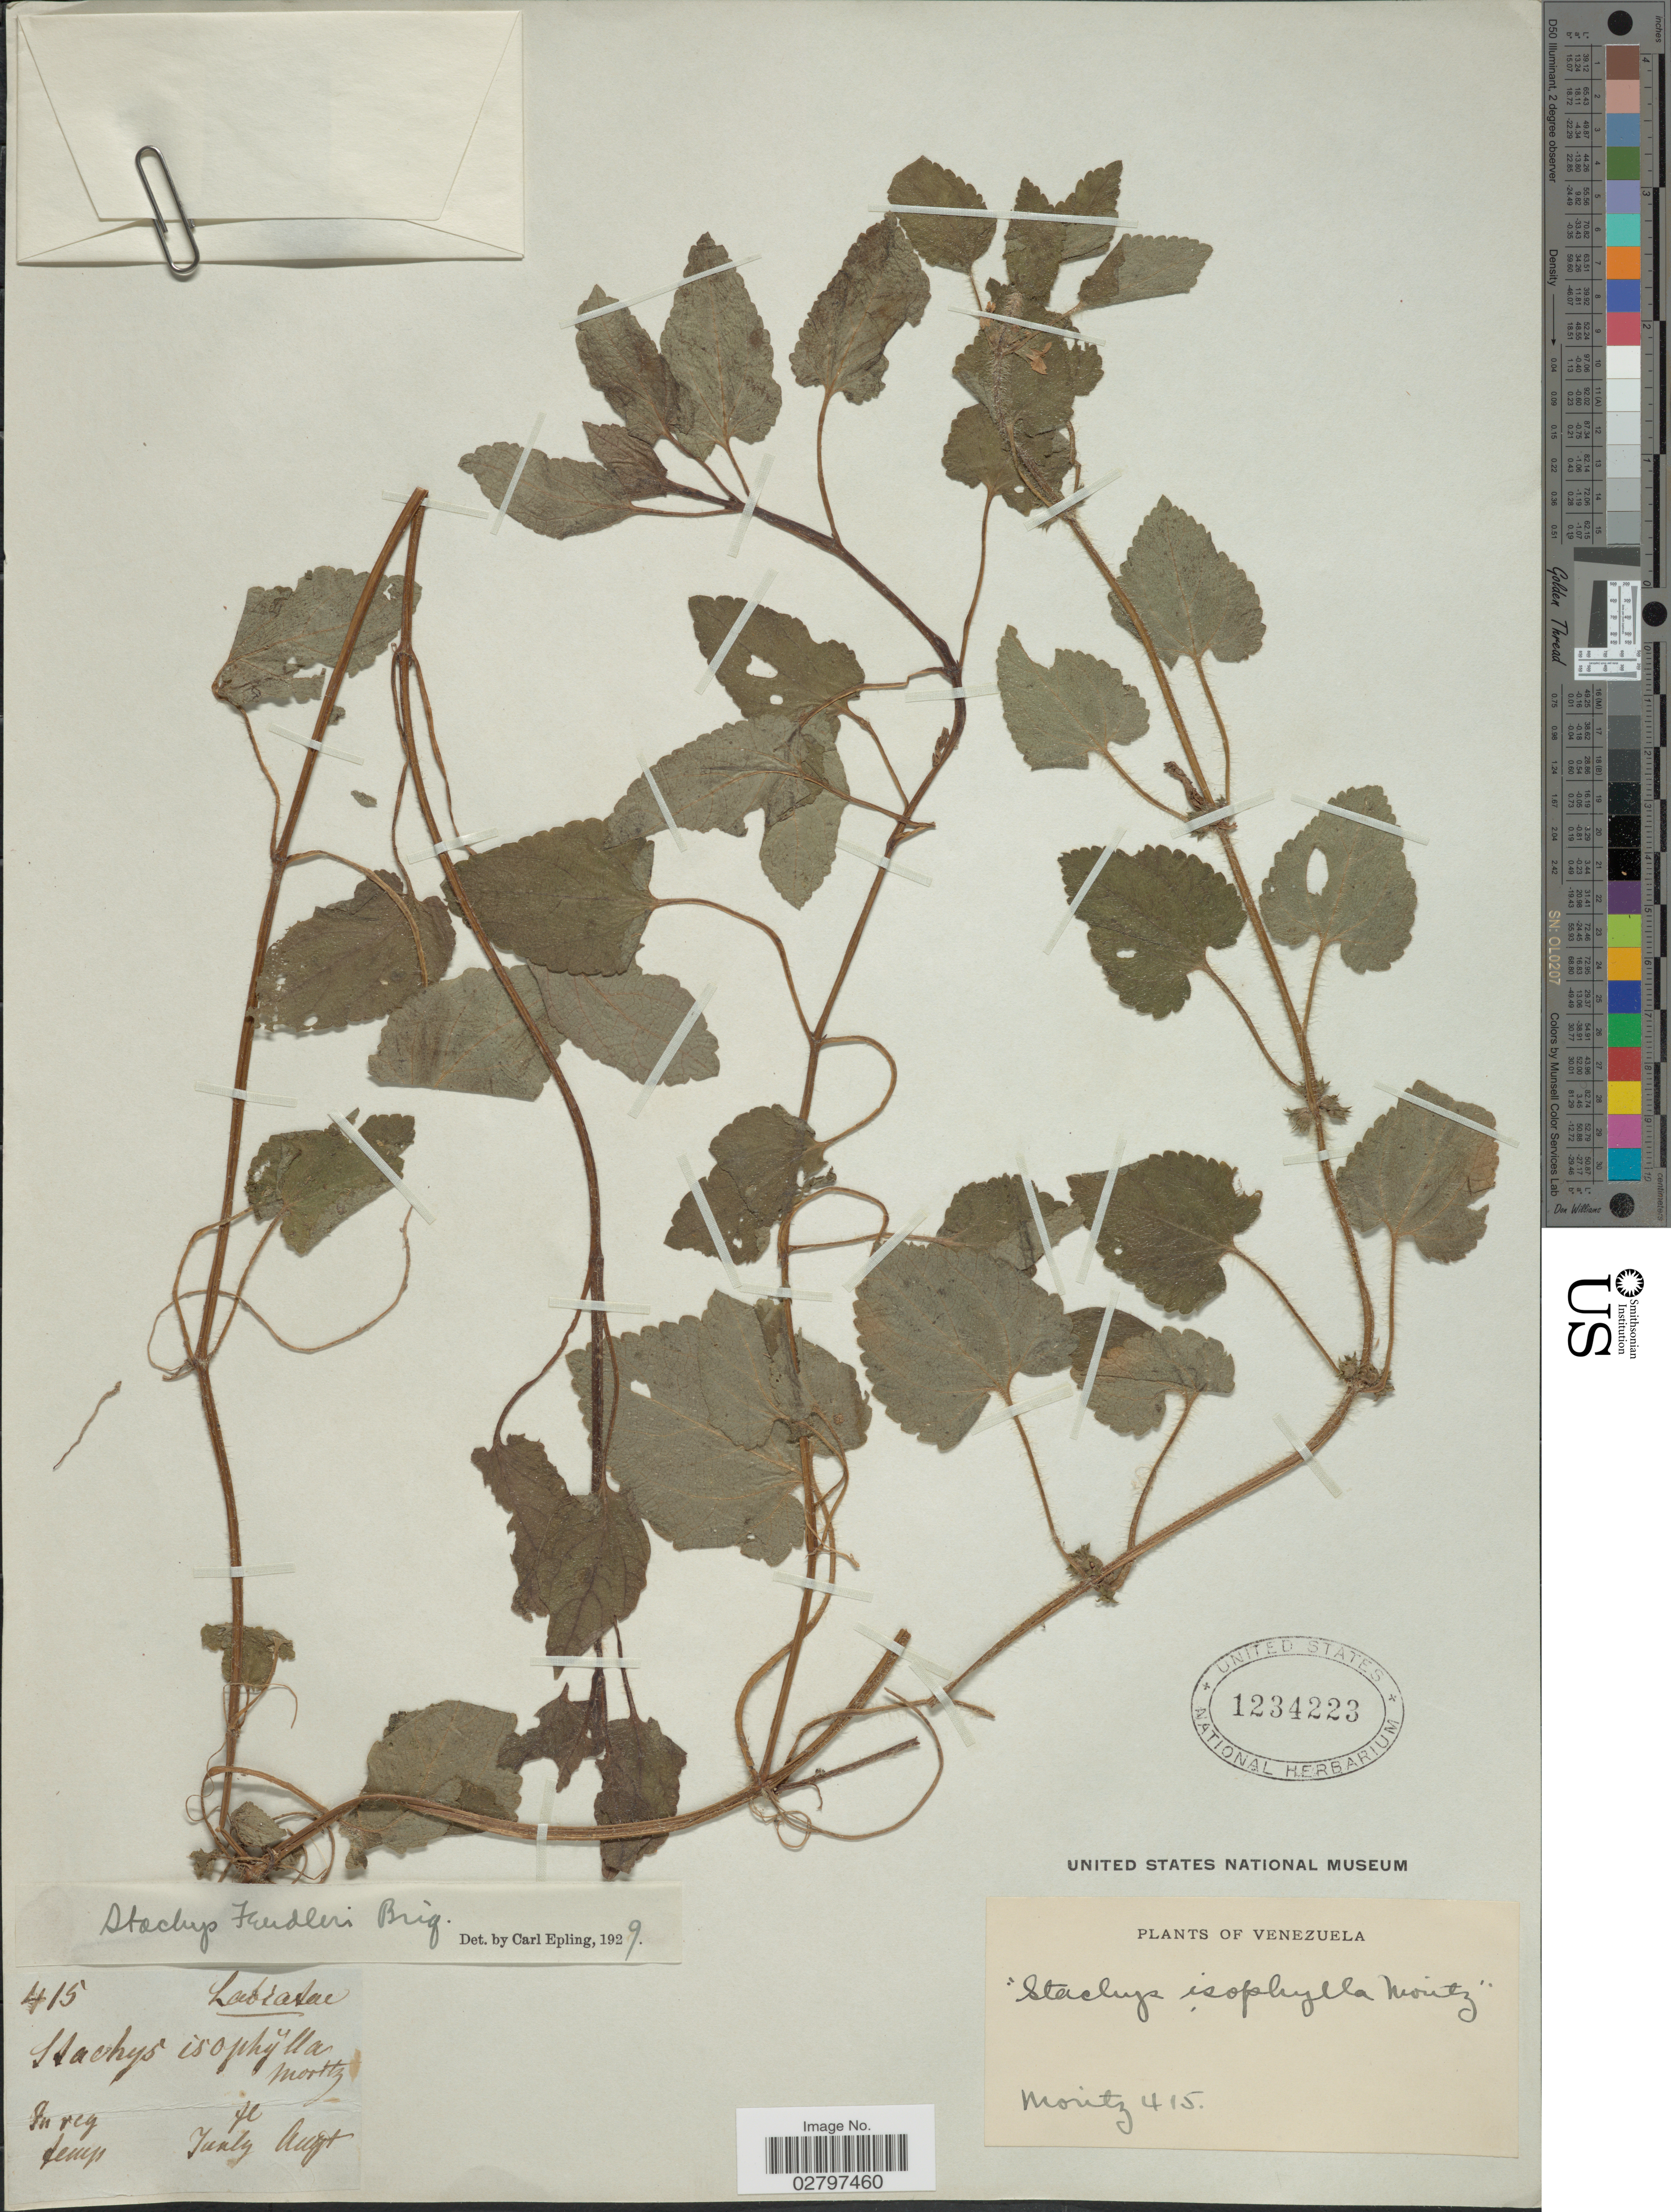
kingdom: Plantae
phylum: Tracheophyta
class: Magnoliopsida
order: Lamiales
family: Lamiaceae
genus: Stachys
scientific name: Stachys fendleri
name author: Briq.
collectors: Moritz, --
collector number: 415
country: Venezuela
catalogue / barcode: US 1234223